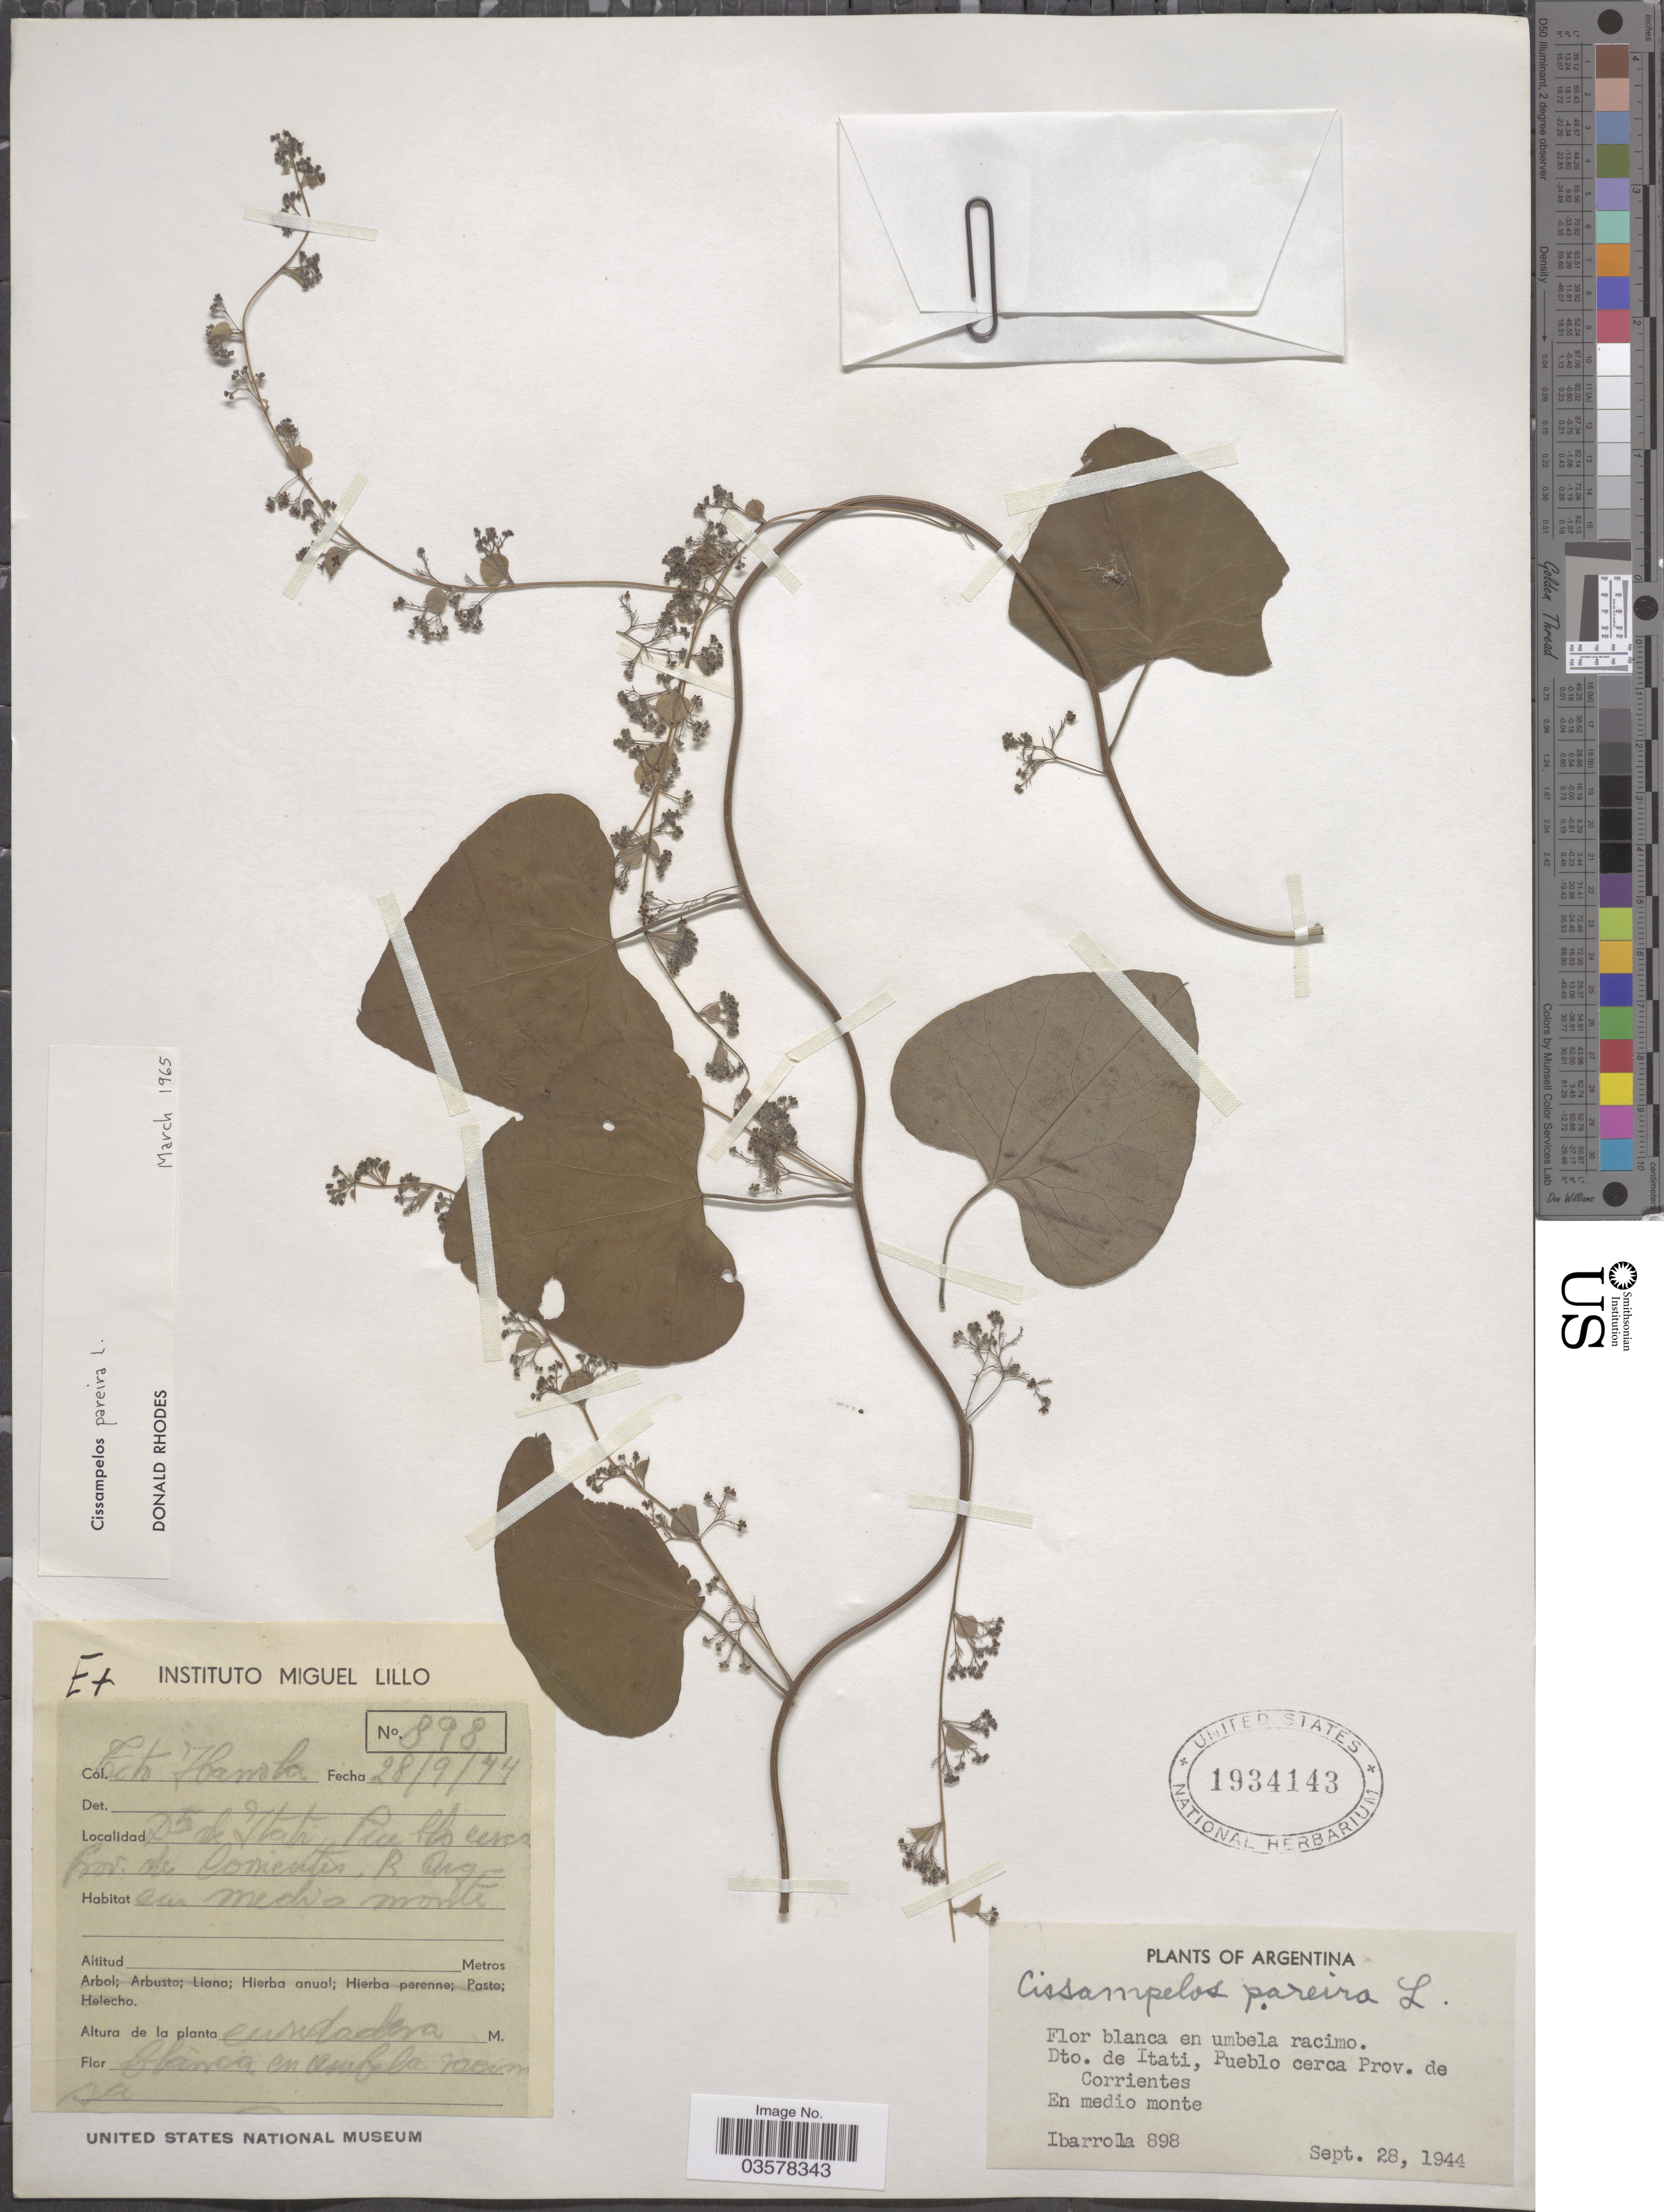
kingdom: Plantae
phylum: Tracheophyta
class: Magnoliopsida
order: Ranunculales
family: Menispermaceae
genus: Cissampelos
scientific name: Cissampelos pareira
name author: L.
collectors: T. Ibarrola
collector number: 898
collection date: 1944-09-28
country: Argentina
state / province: Corrientes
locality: Dto. de Itati, Puebla cerca Prov. de Corrientes.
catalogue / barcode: US 1934143